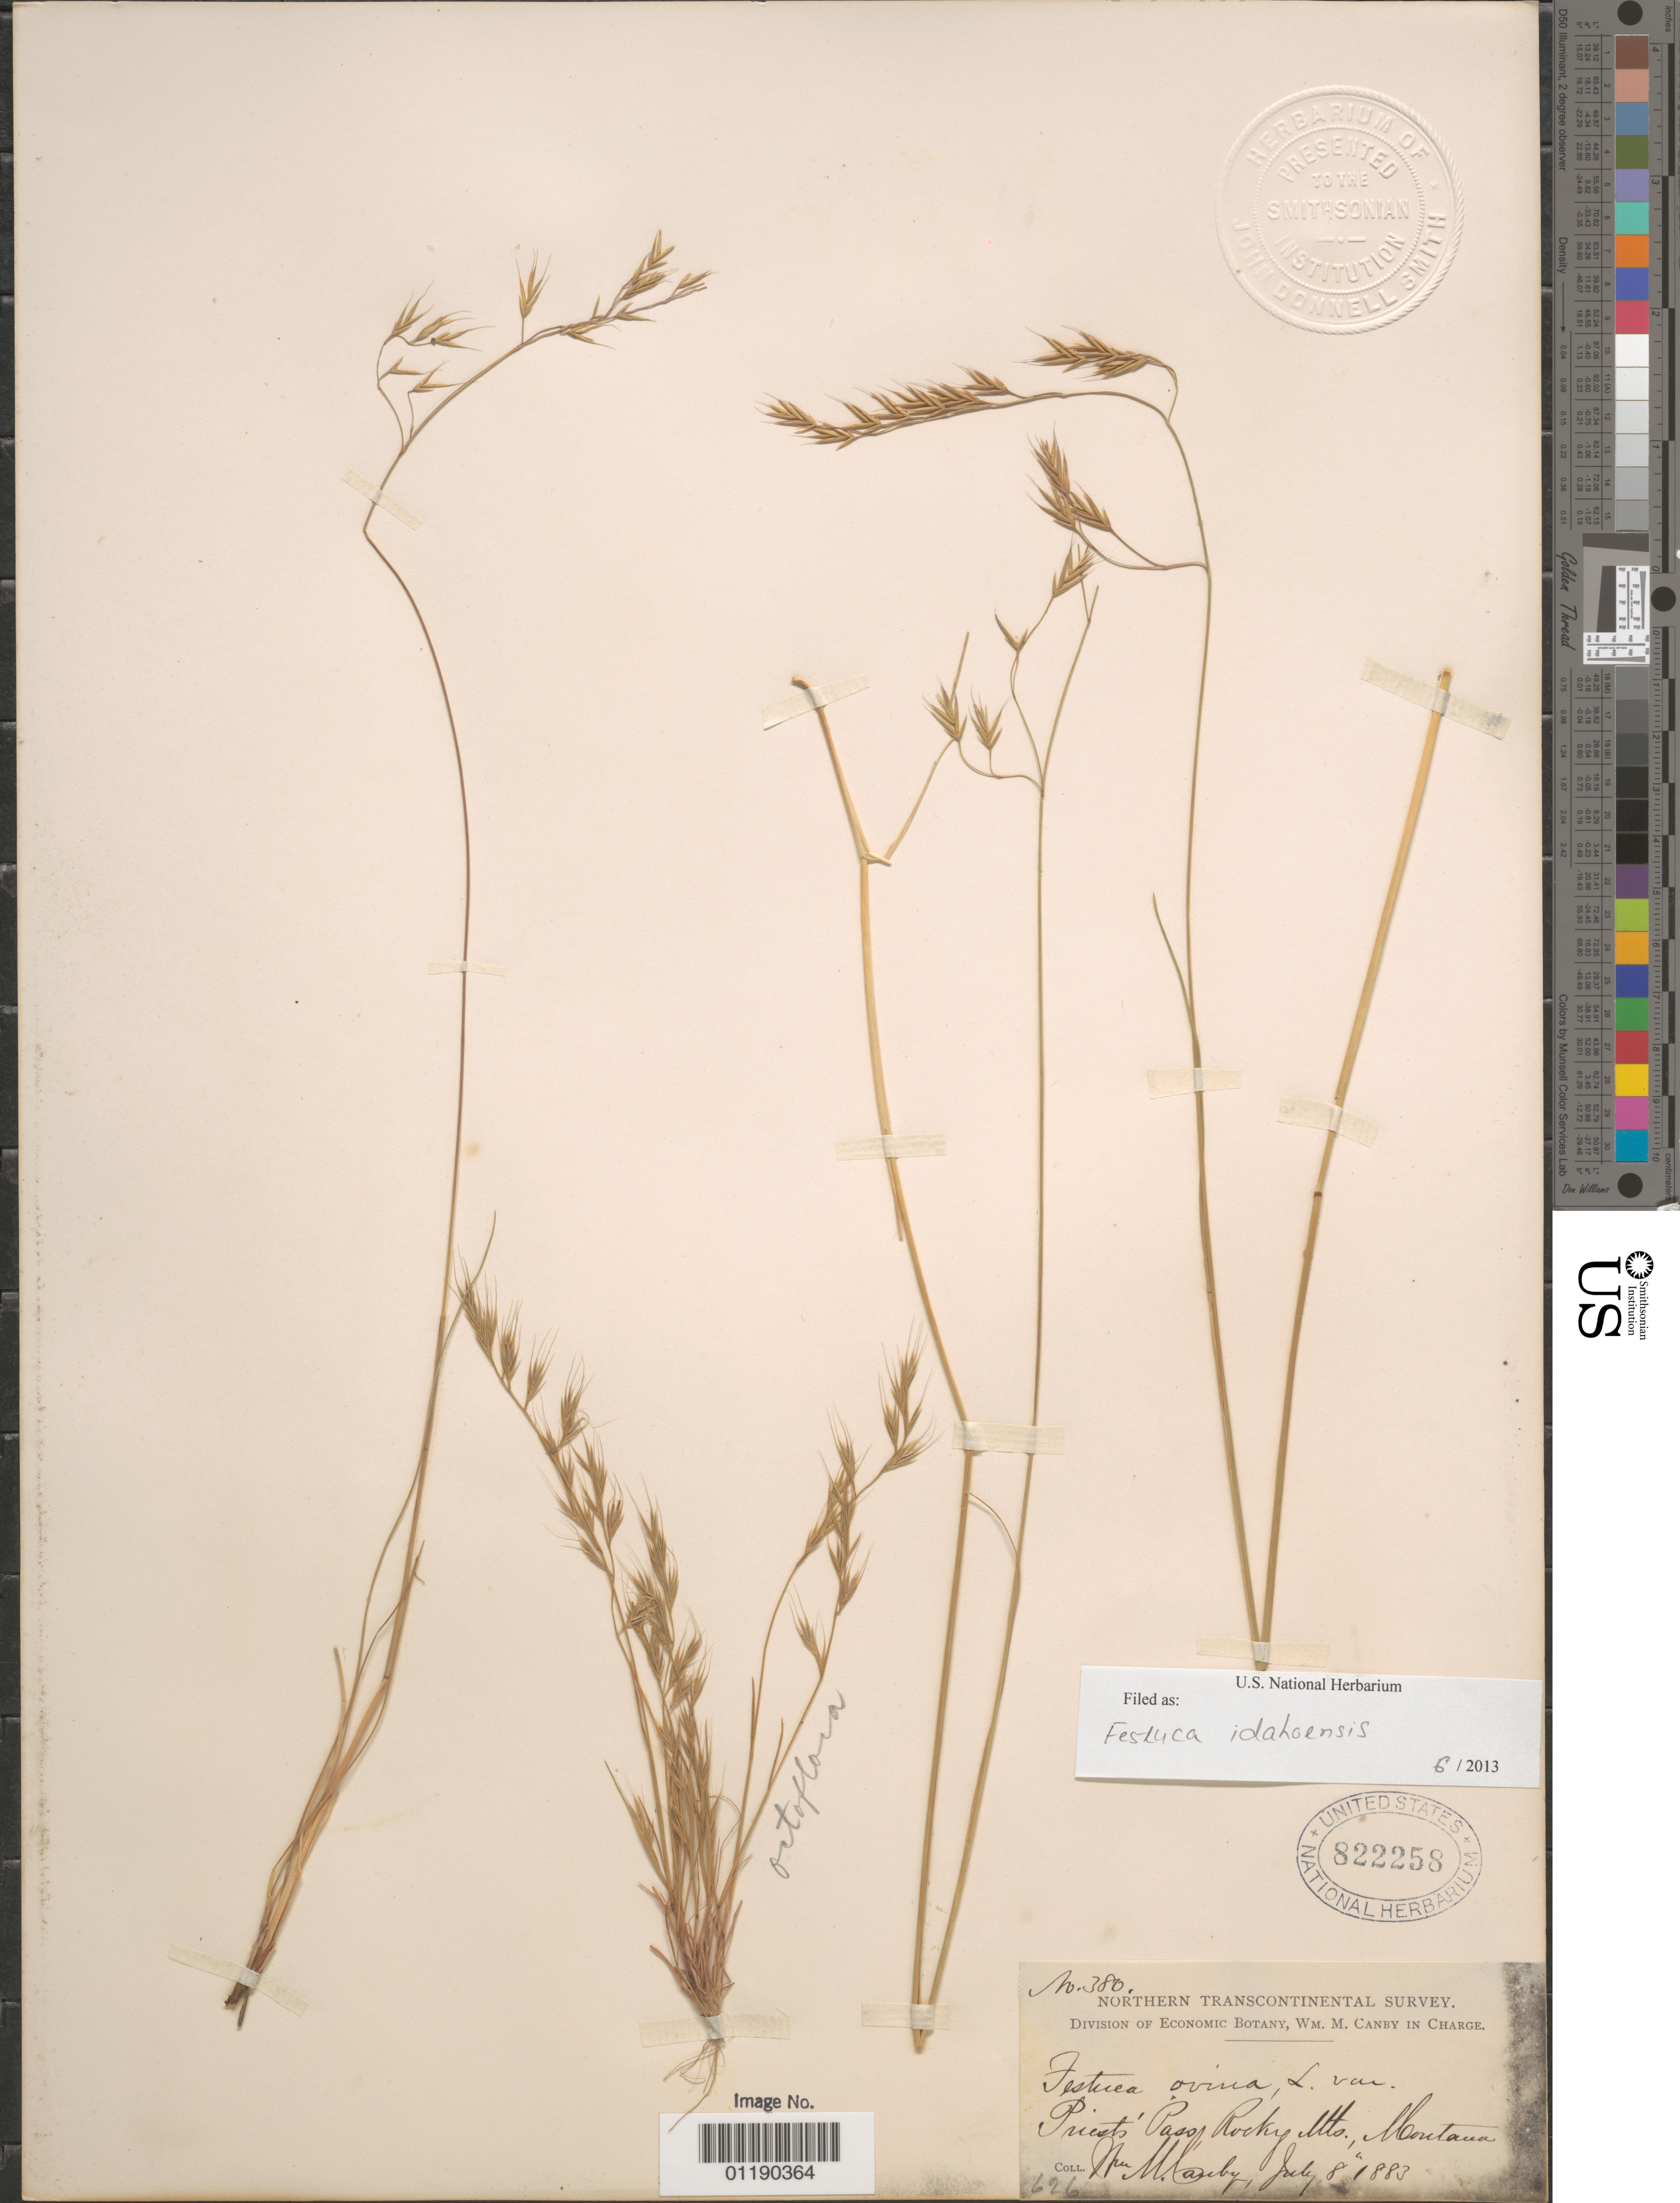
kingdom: Plantae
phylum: Tracheophyta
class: Liliopsida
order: Poales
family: Poaceae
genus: Festuca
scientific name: Festuca idahoensis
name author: Elmer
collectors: W. M. Canby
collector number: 380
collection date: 1883-07-08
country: United States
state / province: Montana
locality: Priests Pass, Rocky Mts.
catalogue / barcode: US 822258